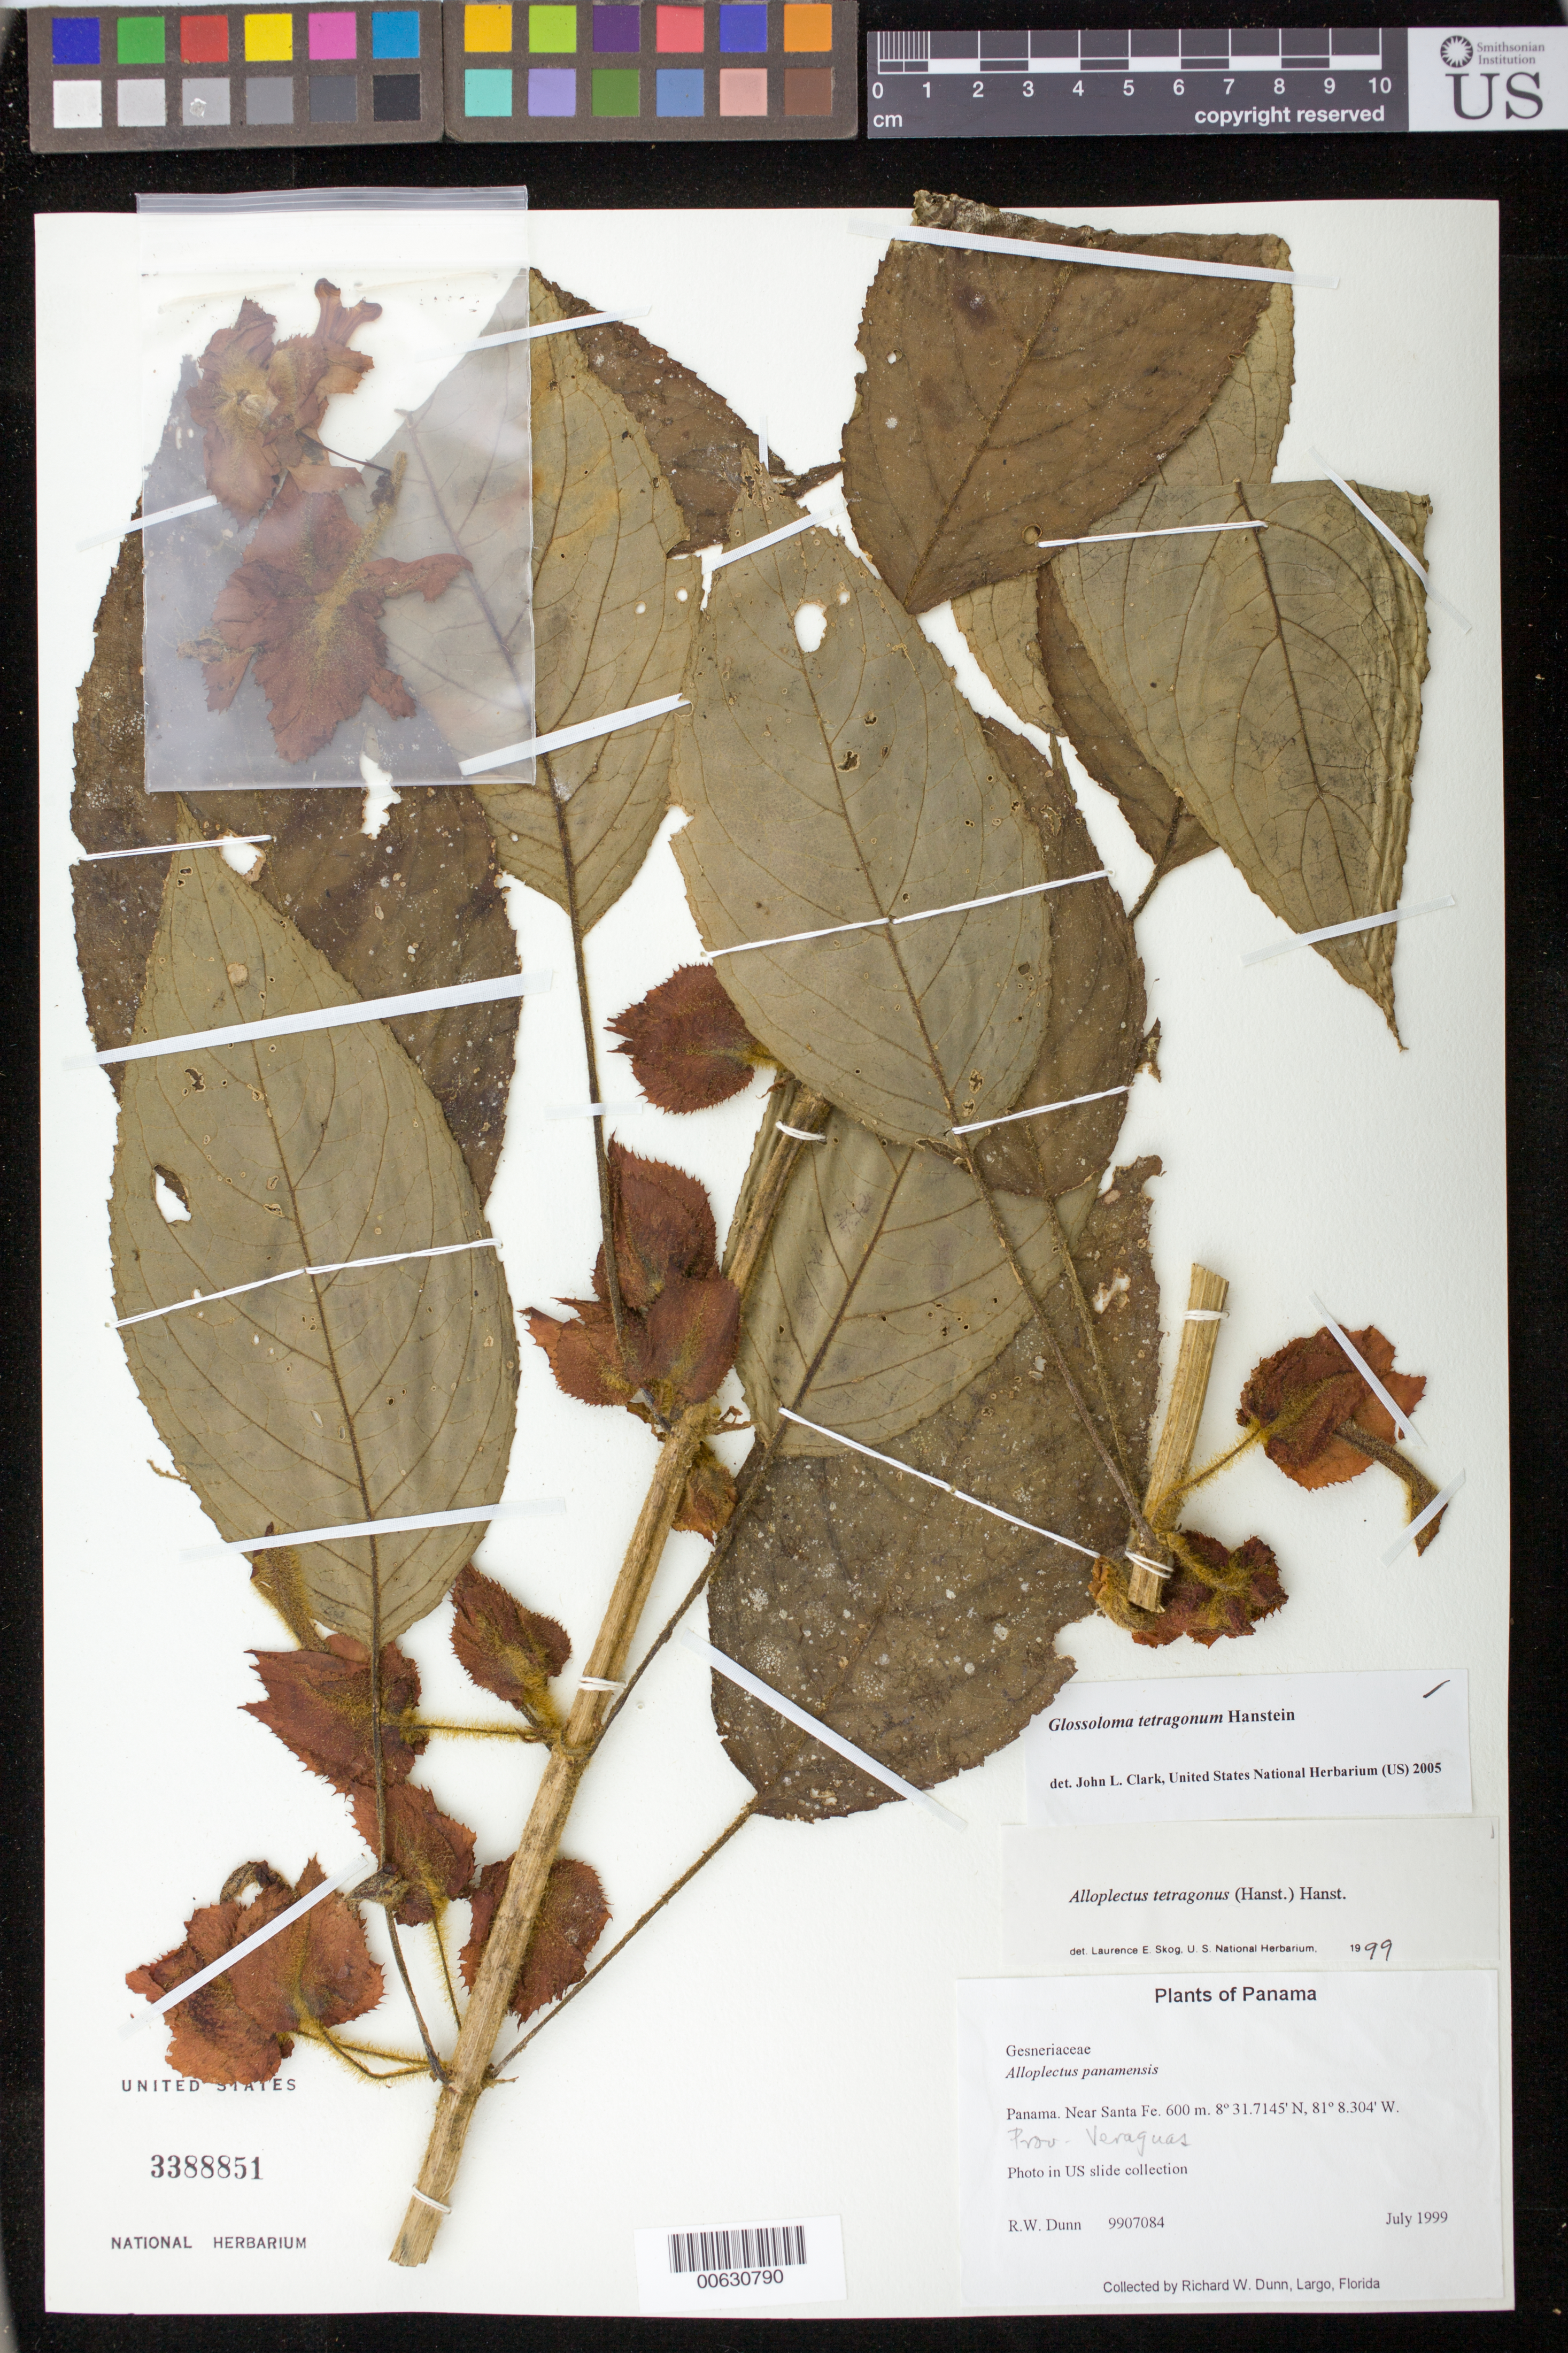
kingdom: Plantae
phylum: Tracheophyta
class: Magnoliopsida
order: Lamiales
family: Gesneriaceae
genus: Glossoloma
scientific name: Glossoloma tetragonum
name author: Hanst.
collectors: R. Dunn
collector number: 9907084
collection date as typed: Jul 1999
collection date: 1999-07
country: Panama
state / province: Veraguas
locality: Near Santa Fe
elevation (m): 600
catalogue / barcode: US 3388851